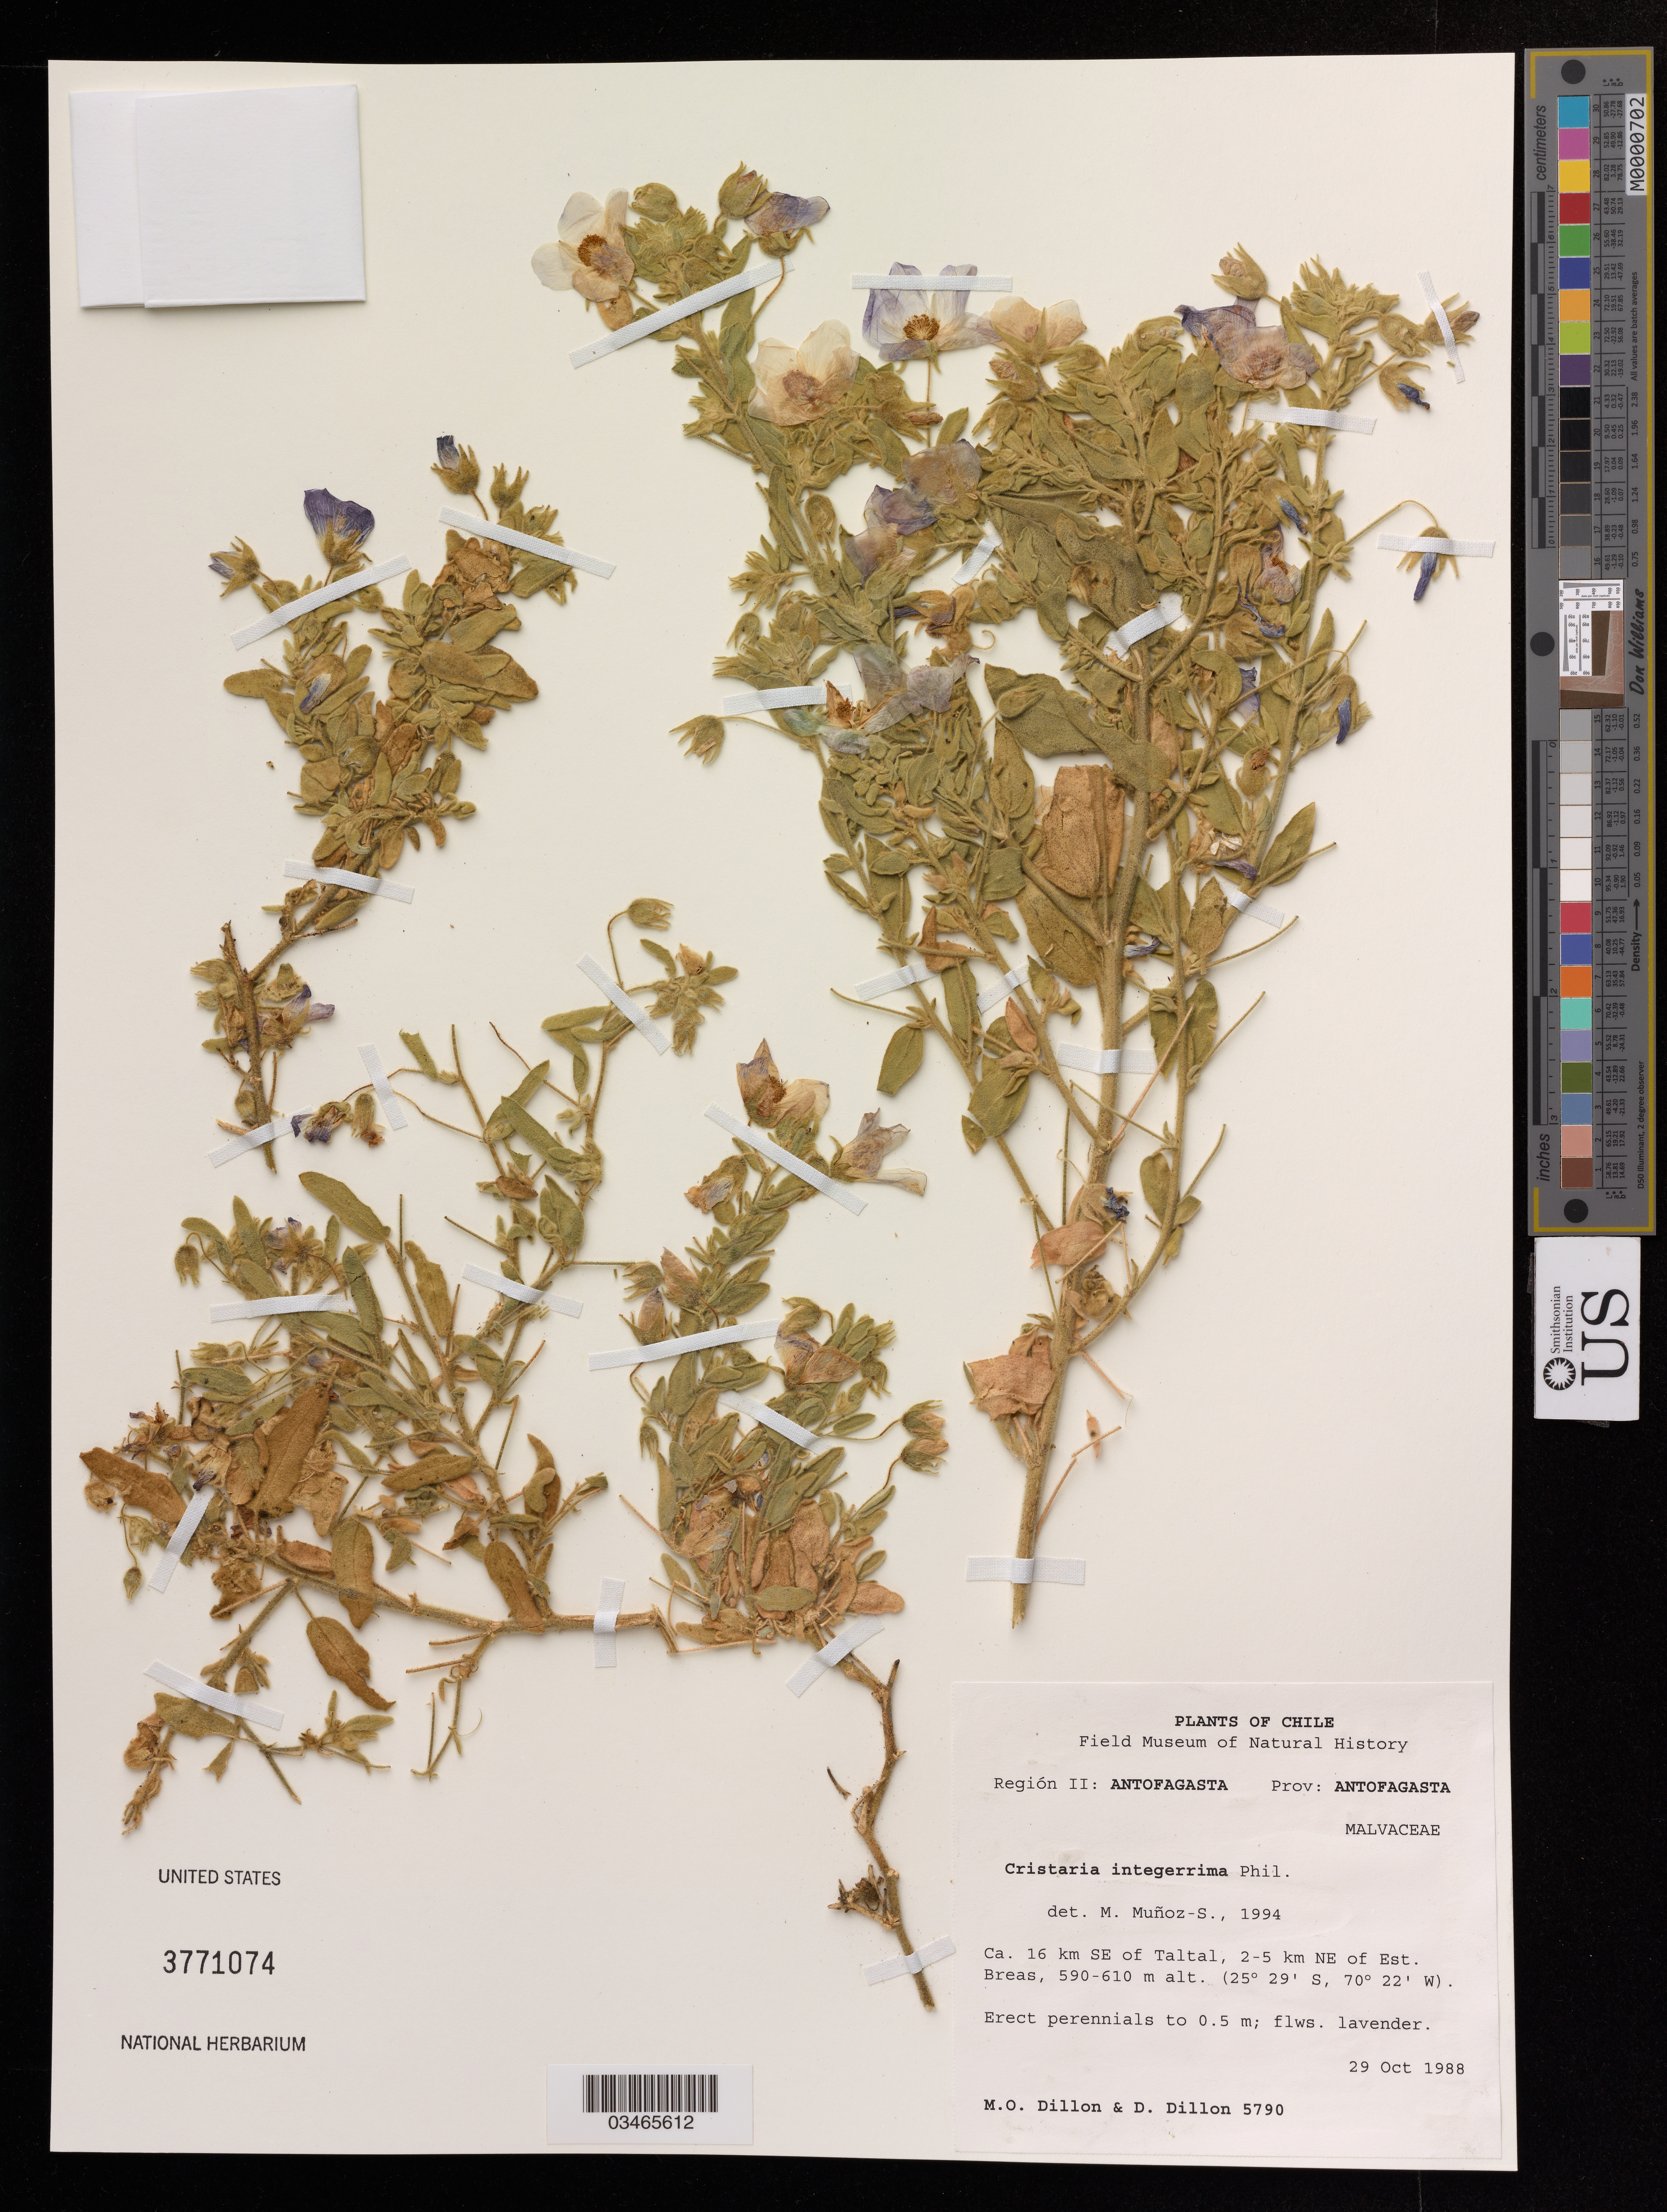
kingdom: Plantae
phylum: Tracheophyta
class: Magnoliopsida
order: Malvales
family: Malvaceae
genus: Cristaria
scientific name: Cristaria integerrima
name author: Phil.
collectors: M. O. Dillon & D. Dillon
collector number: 5790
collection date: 1988-10-29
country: Chile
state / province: Antofagasta (II)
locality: Prov: Antofagasta, Ca. 16 km SE of Taltal, 2-5 km NE of Est. Breas.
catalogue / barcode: US 3771074